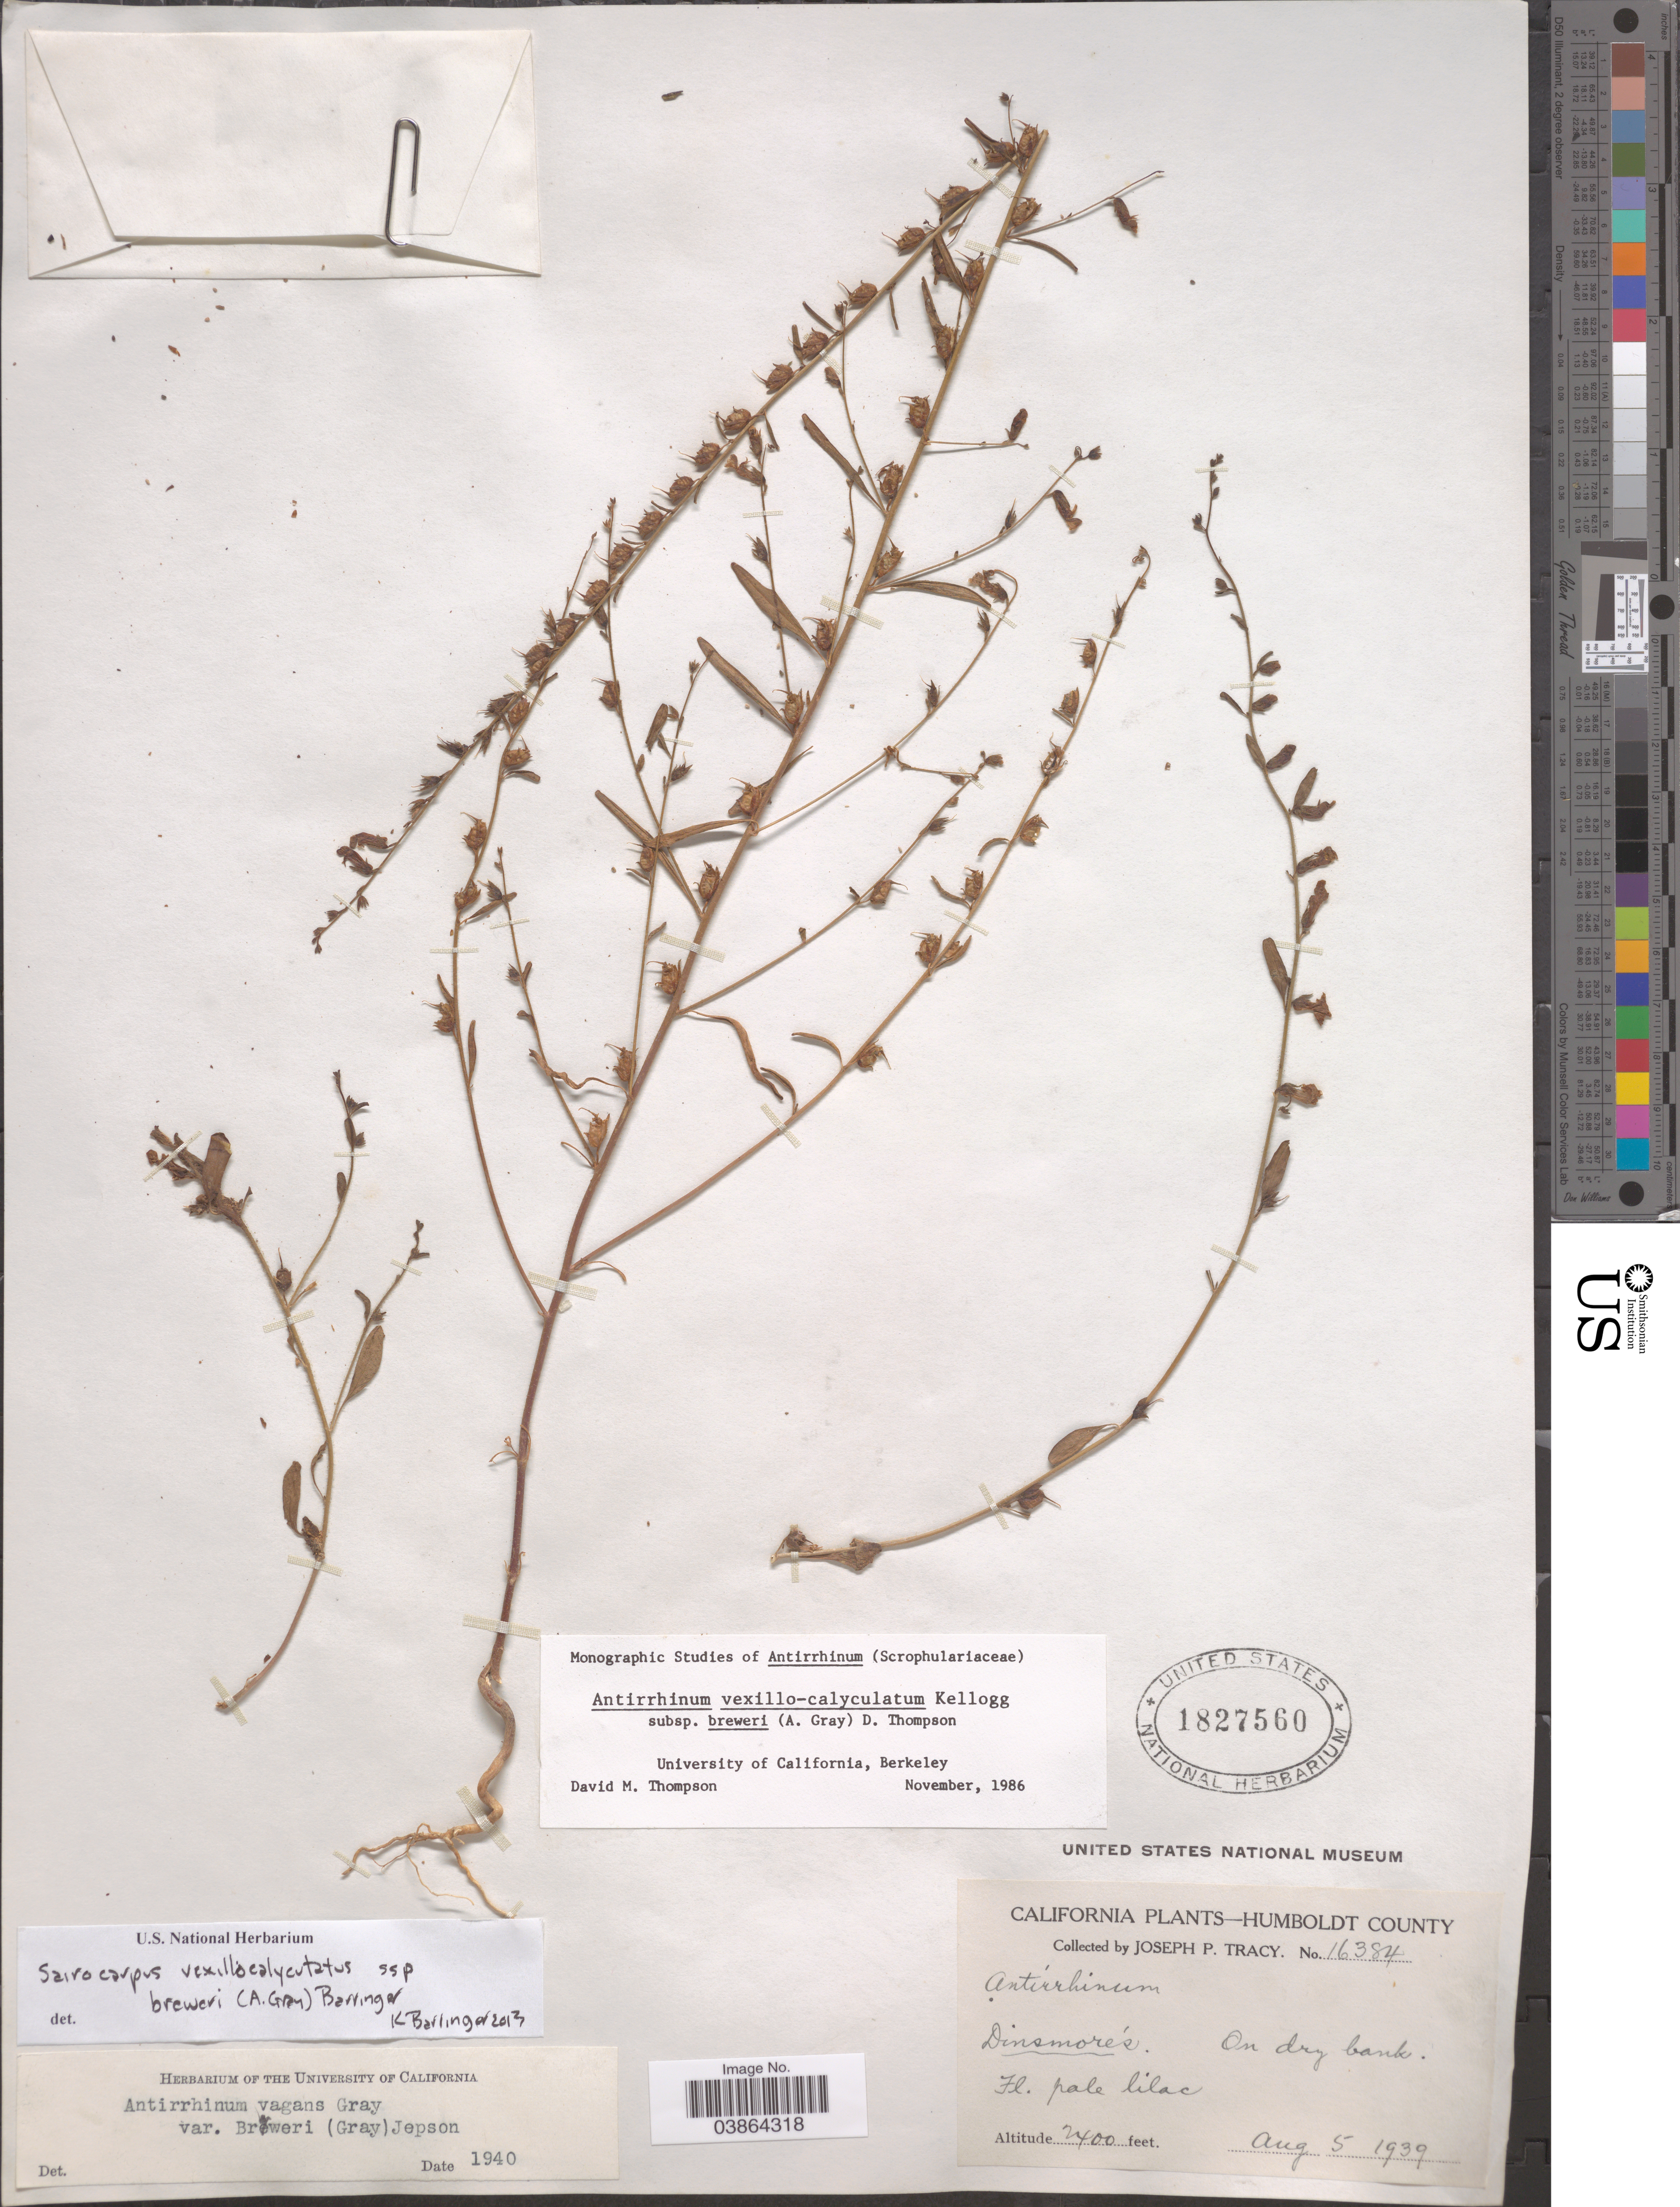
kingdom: Plantae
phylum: Tracheophyta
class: Magnoliopsida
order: Lamiales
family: Plantaginaceae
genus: Sairocarpus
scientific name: Sairocarpus vexillocalyculatus subsp. breweri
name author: (A. Gray) Barringer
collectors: J. Tracy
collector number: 16384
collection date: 1939-08-05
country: United States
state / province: California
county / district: Humboldt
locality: Humboldt County. Dinsmore's.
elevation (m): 732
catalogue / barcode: US 1827560